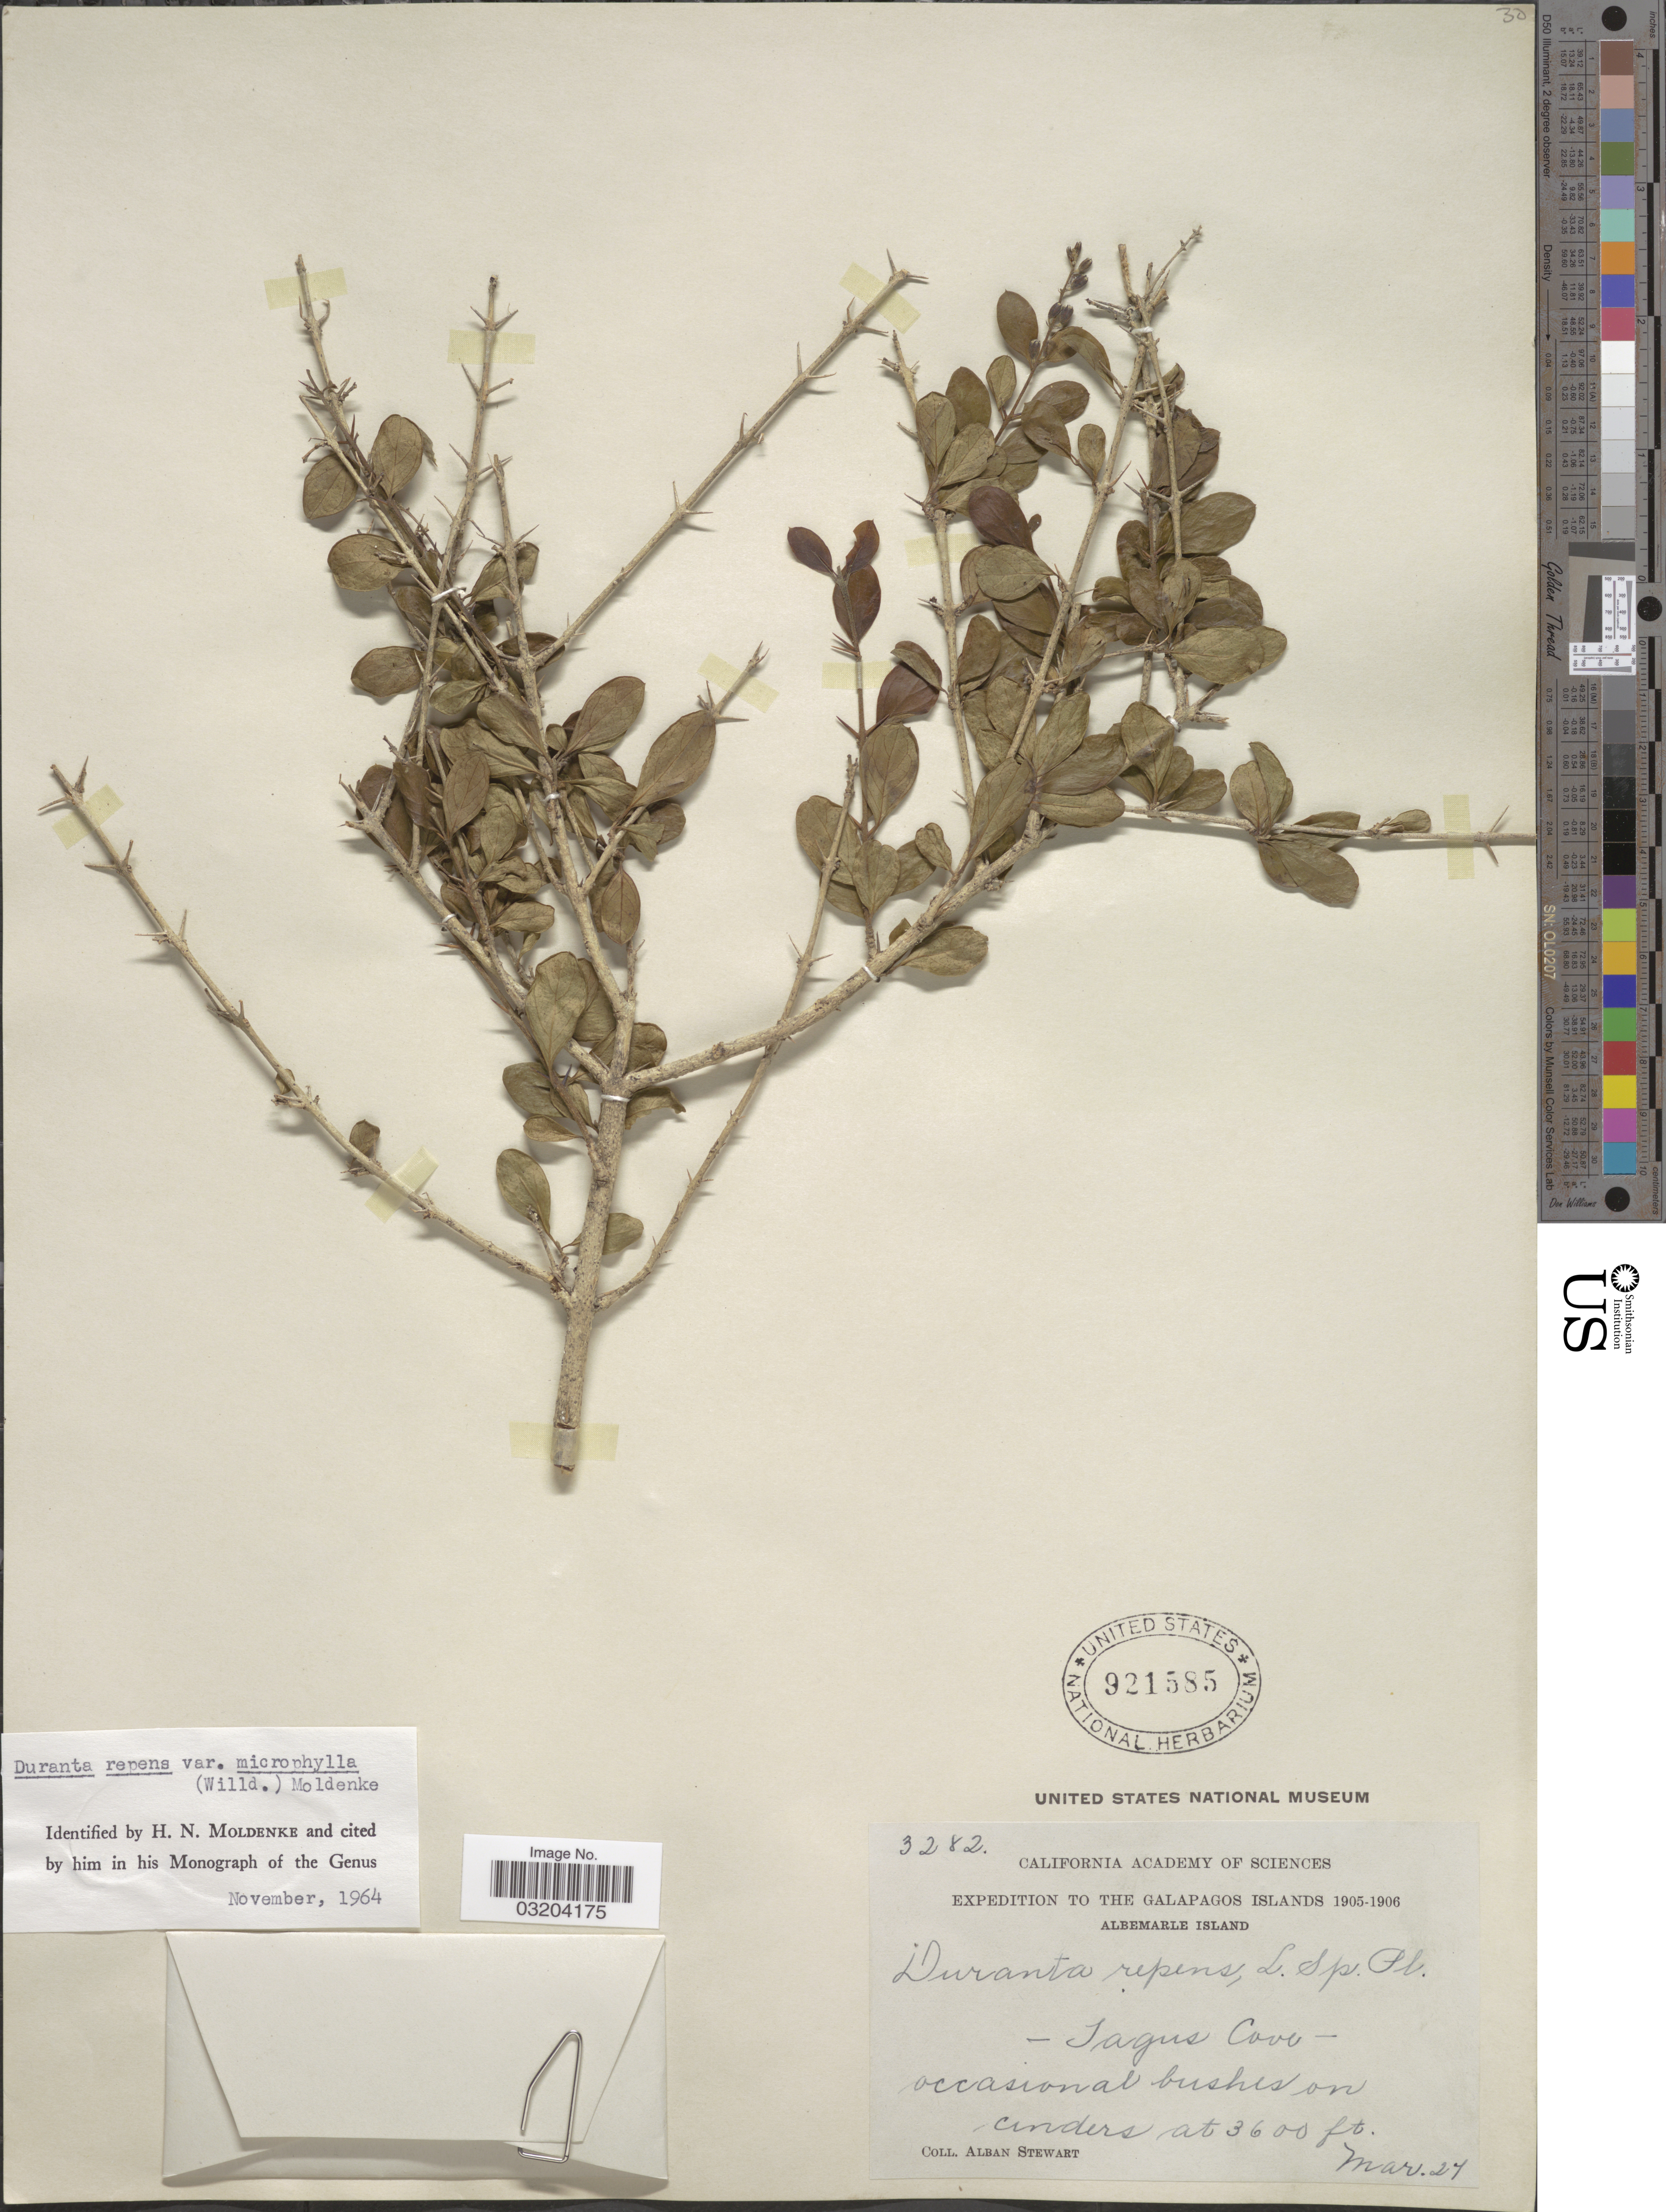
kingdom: Plantae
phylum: Tracheophyta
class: Magnoliopsida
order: Lamiales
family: Verbenaceae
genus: Duranta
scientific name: Duranta sp.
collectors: A. Stewart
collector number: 3282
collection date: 1905-03-27/1906-03-27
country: Ecuador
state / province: Colón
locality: The Galapagos Islands. Albemarle Island. Tagus Cove.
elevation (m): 1097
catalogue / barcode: US 921585